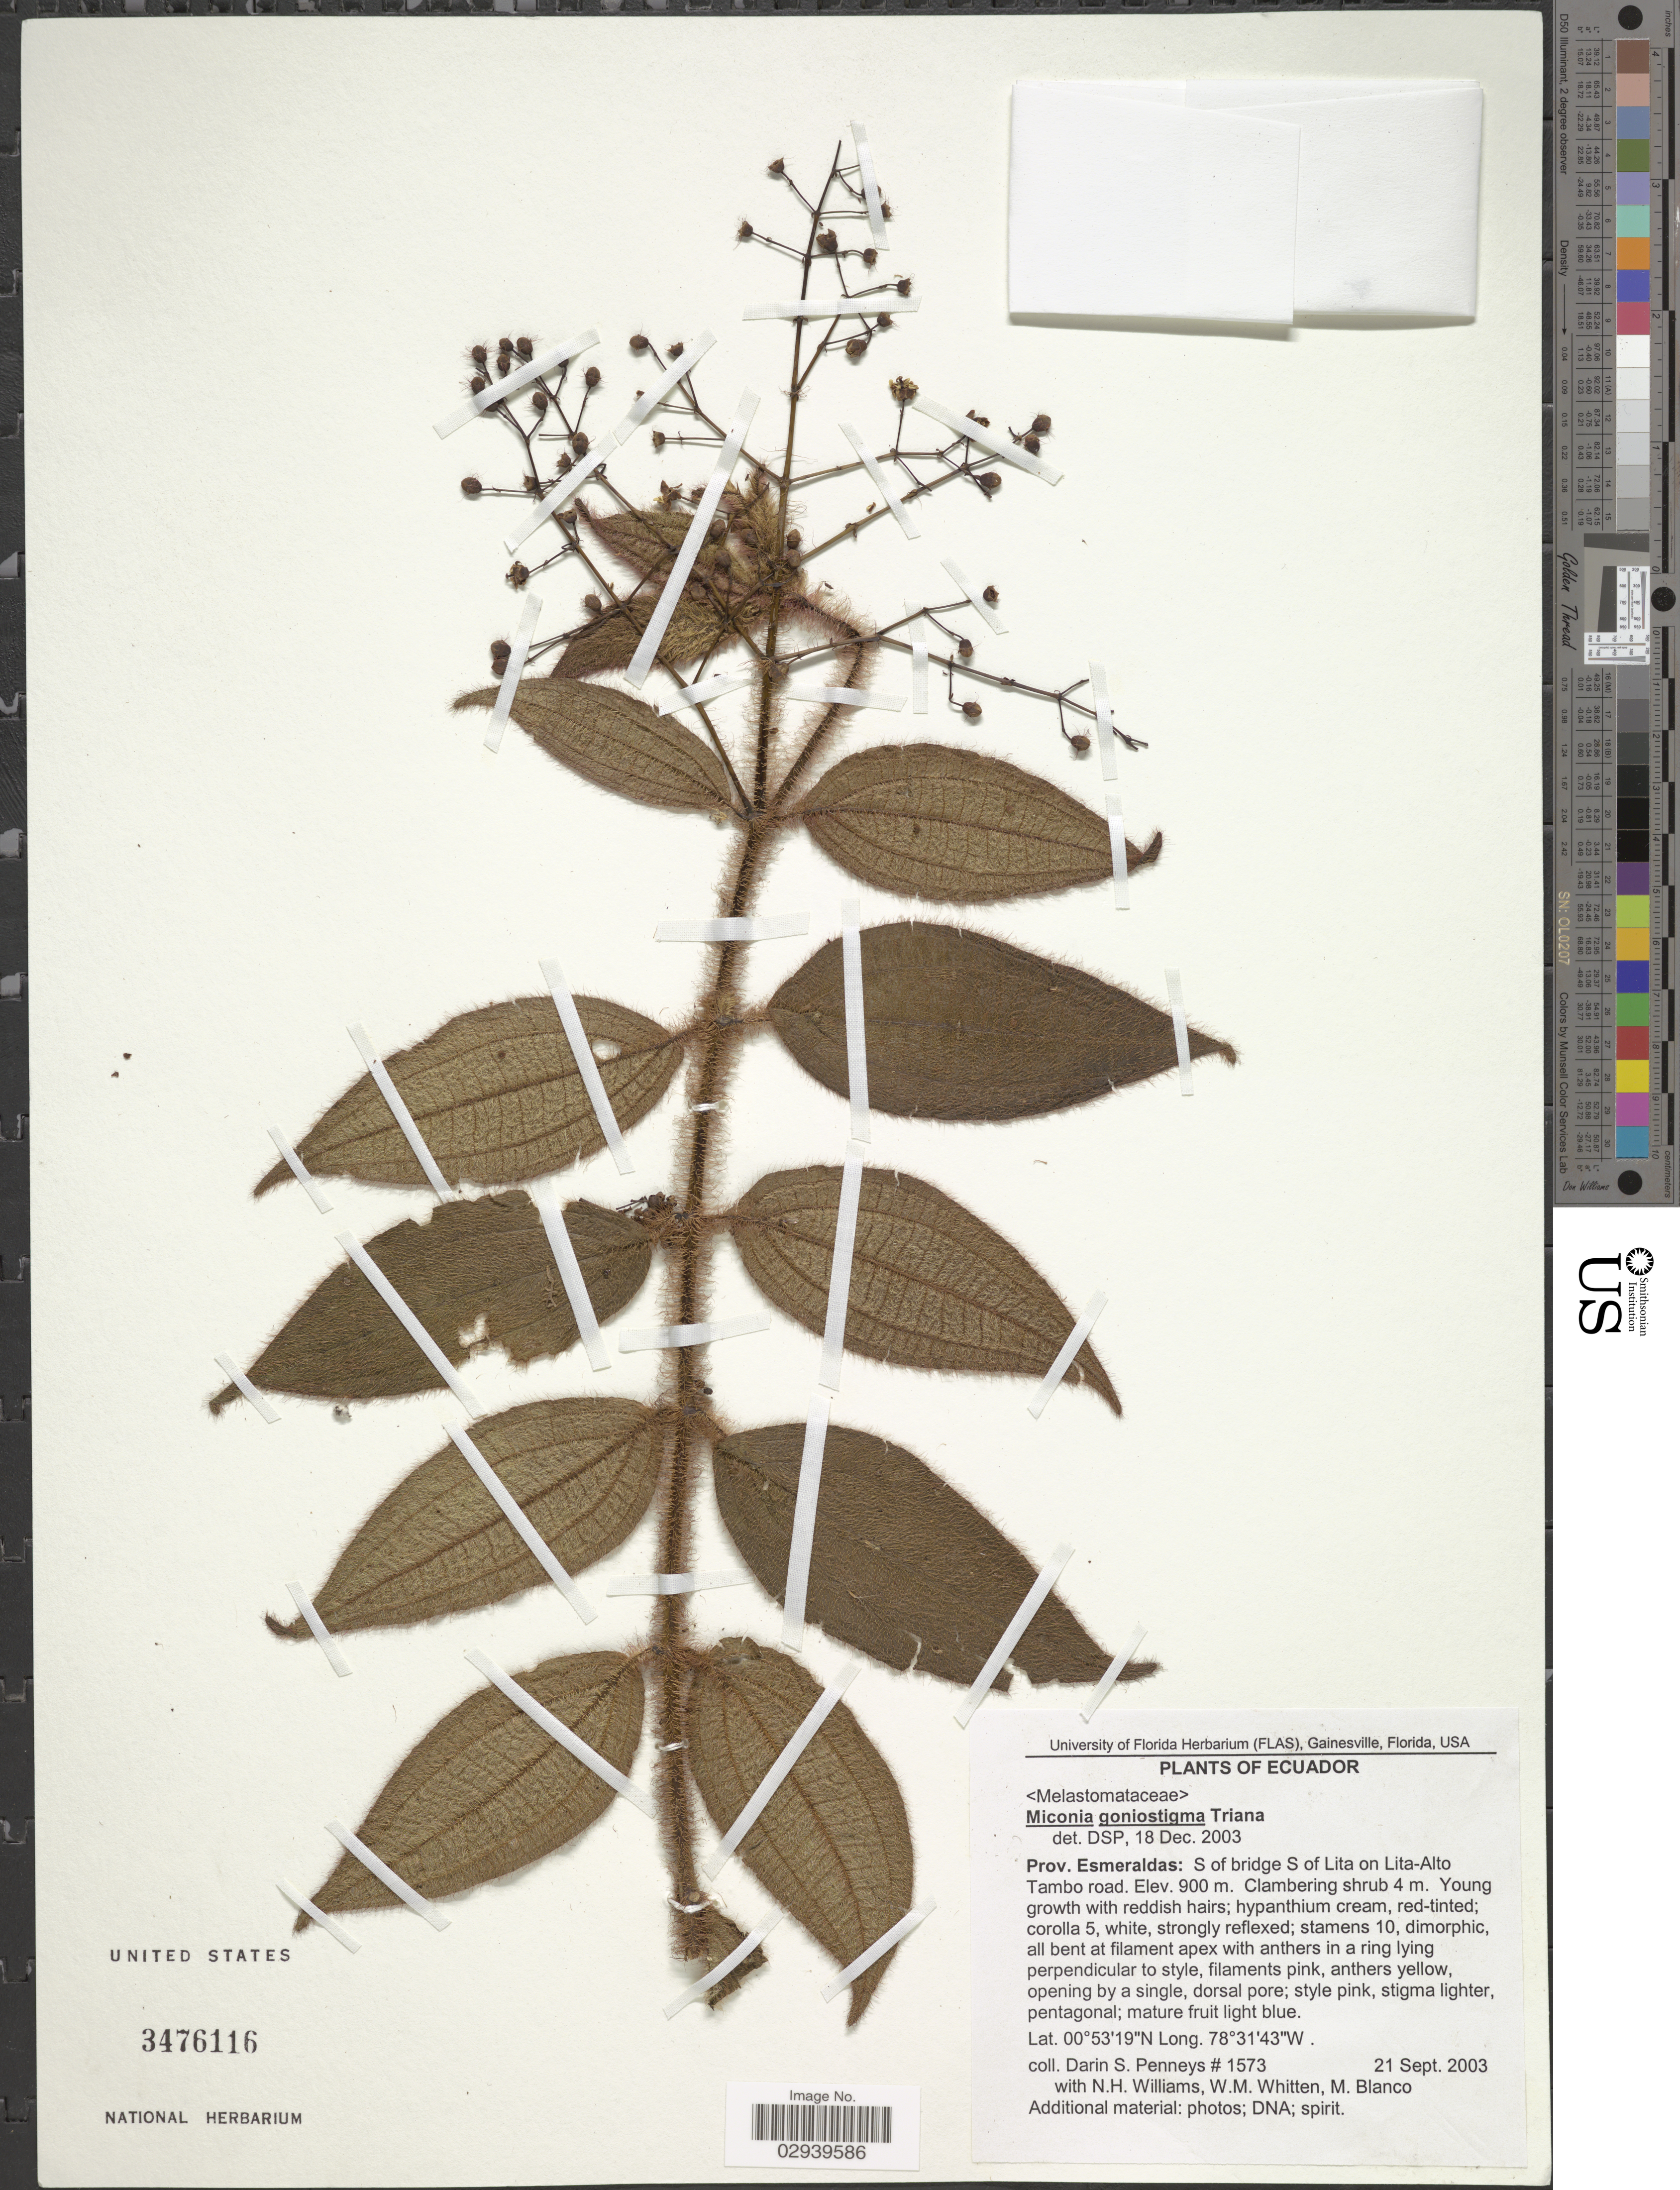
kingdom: Plantae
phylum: Tracheophyta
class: Magnoliopsida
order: Myrtales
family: Melastomataceae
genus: Miconia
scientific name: Miconia goniostigma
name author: Triana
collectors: D. S. Penneys, N. H. Williams, W. M. Whitten & M. Blanco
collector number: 1573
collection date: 2003-09-21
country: Ecuador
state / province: Esmeraldas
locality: S of bridge S of Lita on Lita-Alto Tambo road.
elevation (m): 900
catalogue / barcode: US 3476116